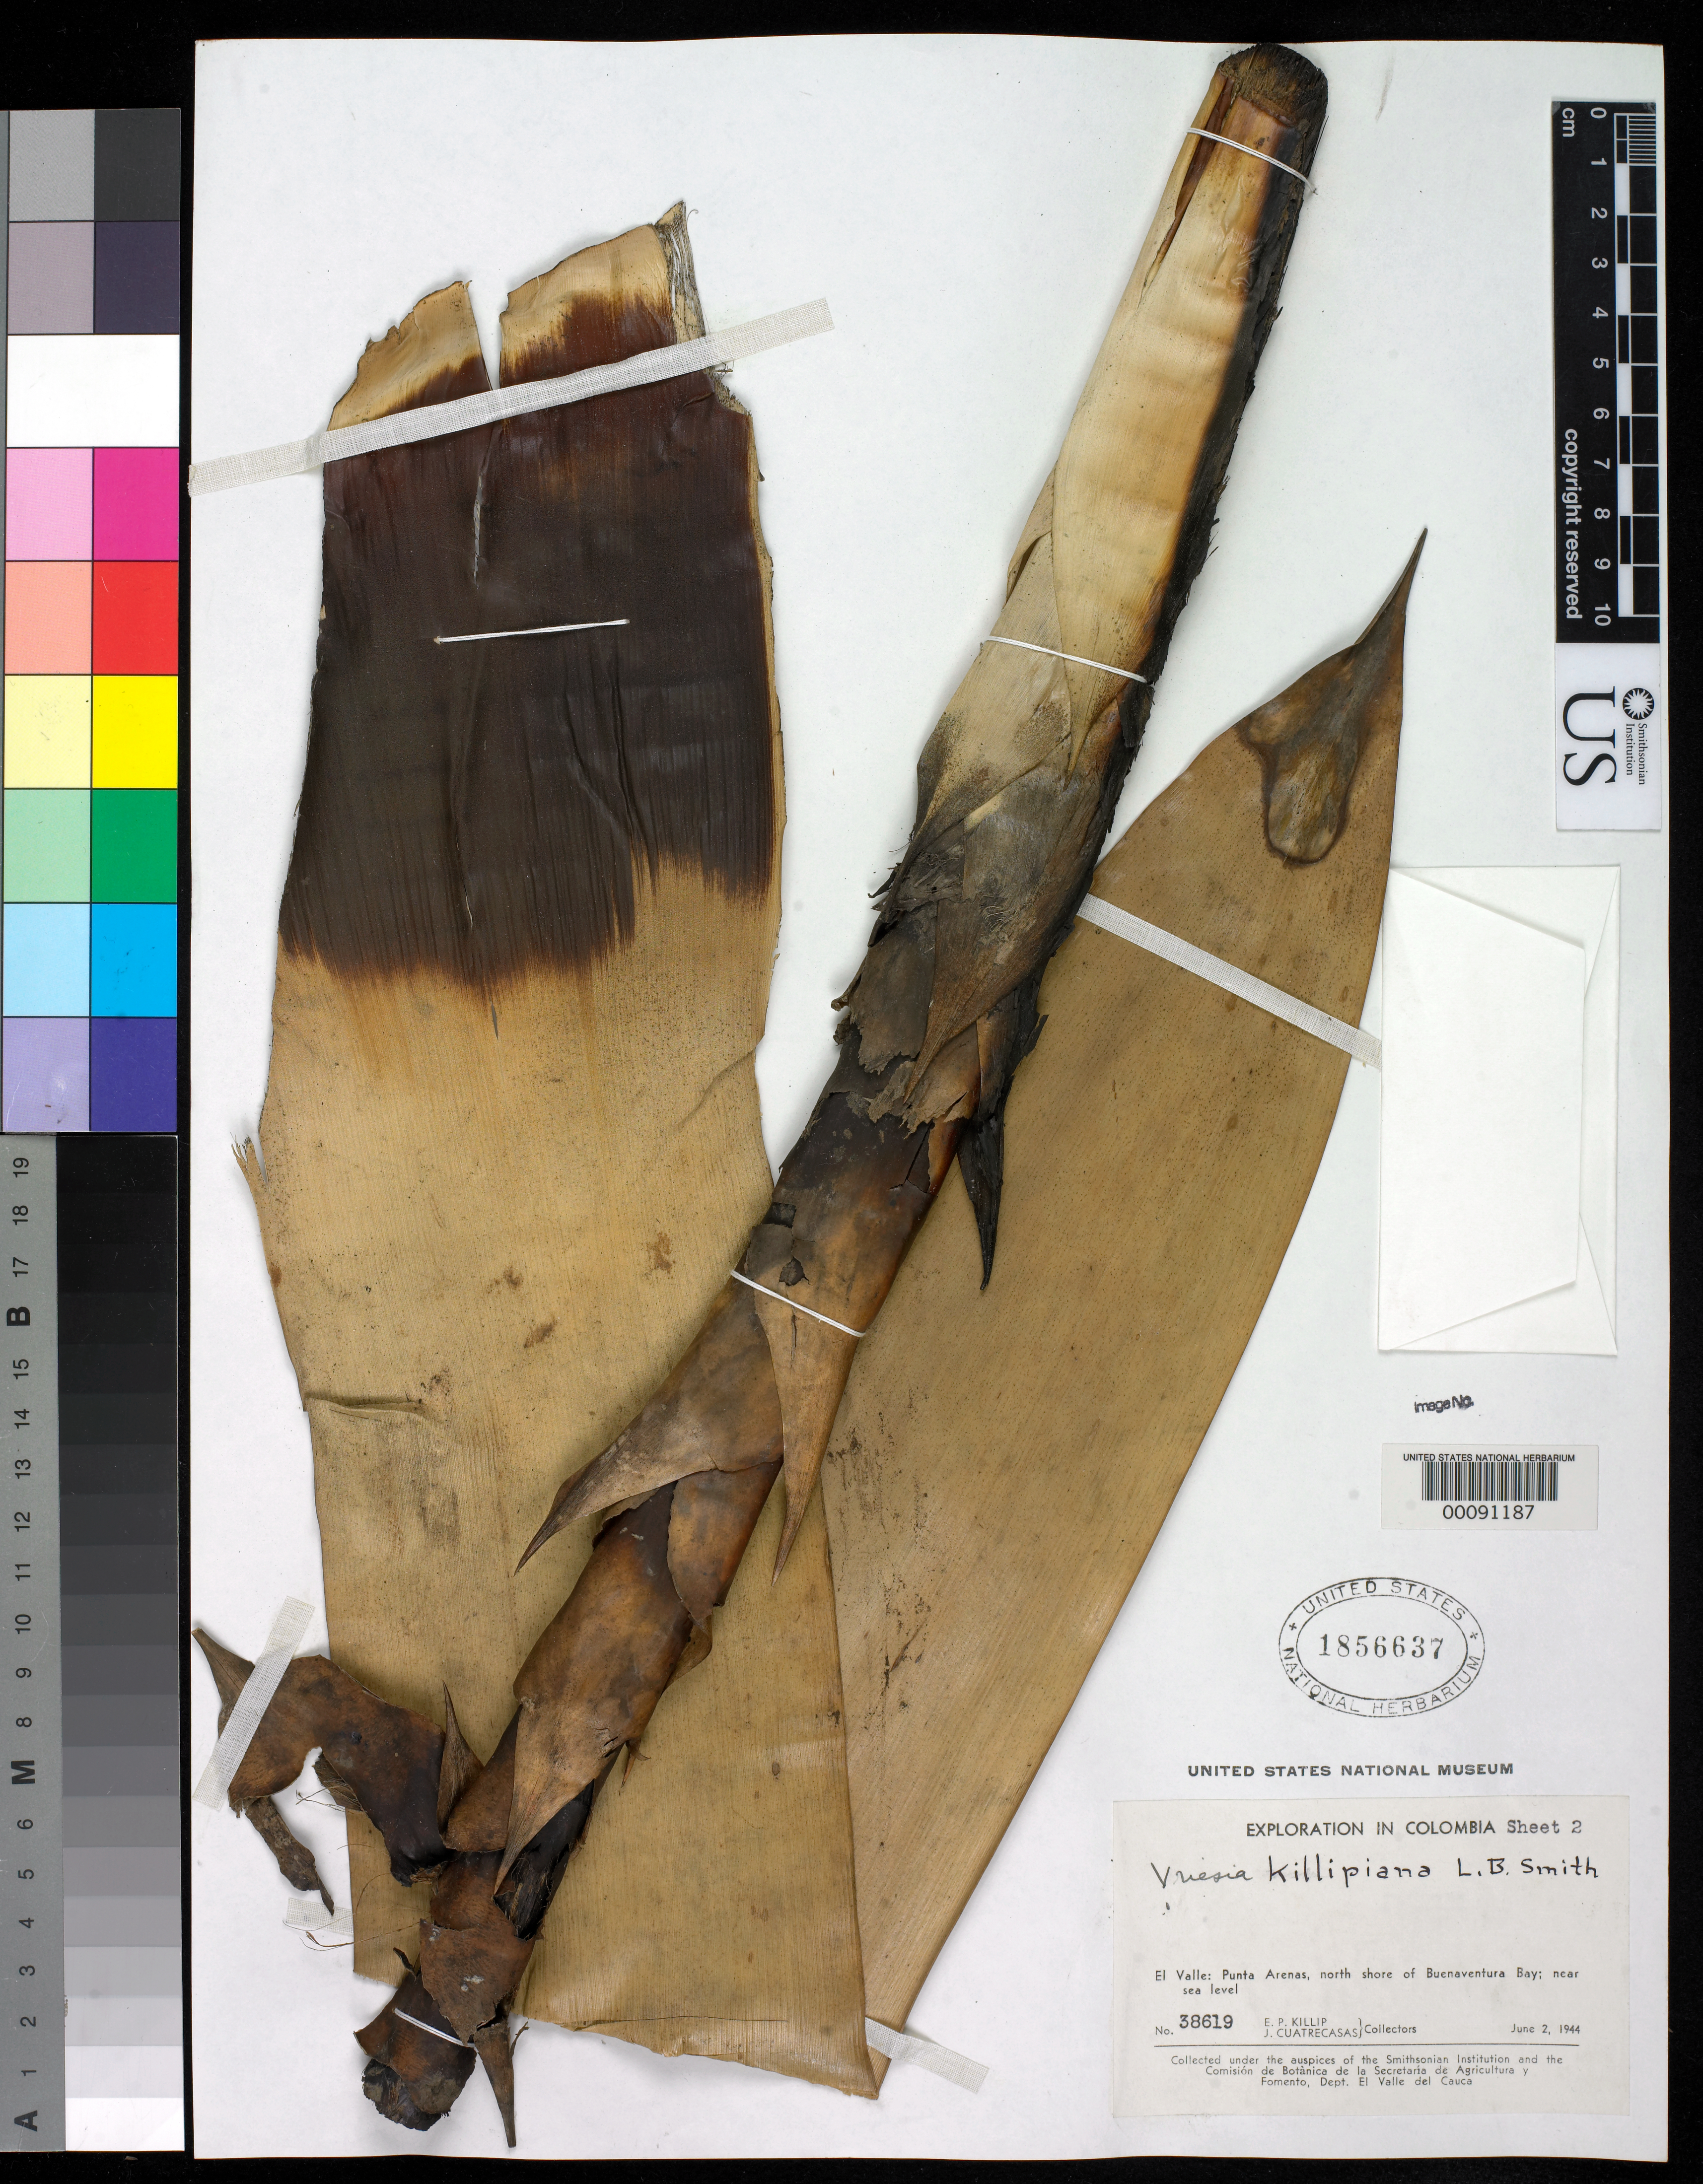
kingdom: Plantae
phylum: Tracheophyta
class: Liliopsida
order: Poales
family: Bromeliaceae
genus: Vriesea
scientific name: Vriesea killipiana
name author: L.B. Sm.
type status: Holotype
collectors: E. P. Killip & J. Cuatrecasas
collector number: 38619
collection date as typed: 02 Jun 1944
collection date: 1944-06-02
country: Colombia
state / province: Valle del Cauca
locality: Punta Arenas, Buena Ventura Bay.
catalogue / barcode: US 1856637